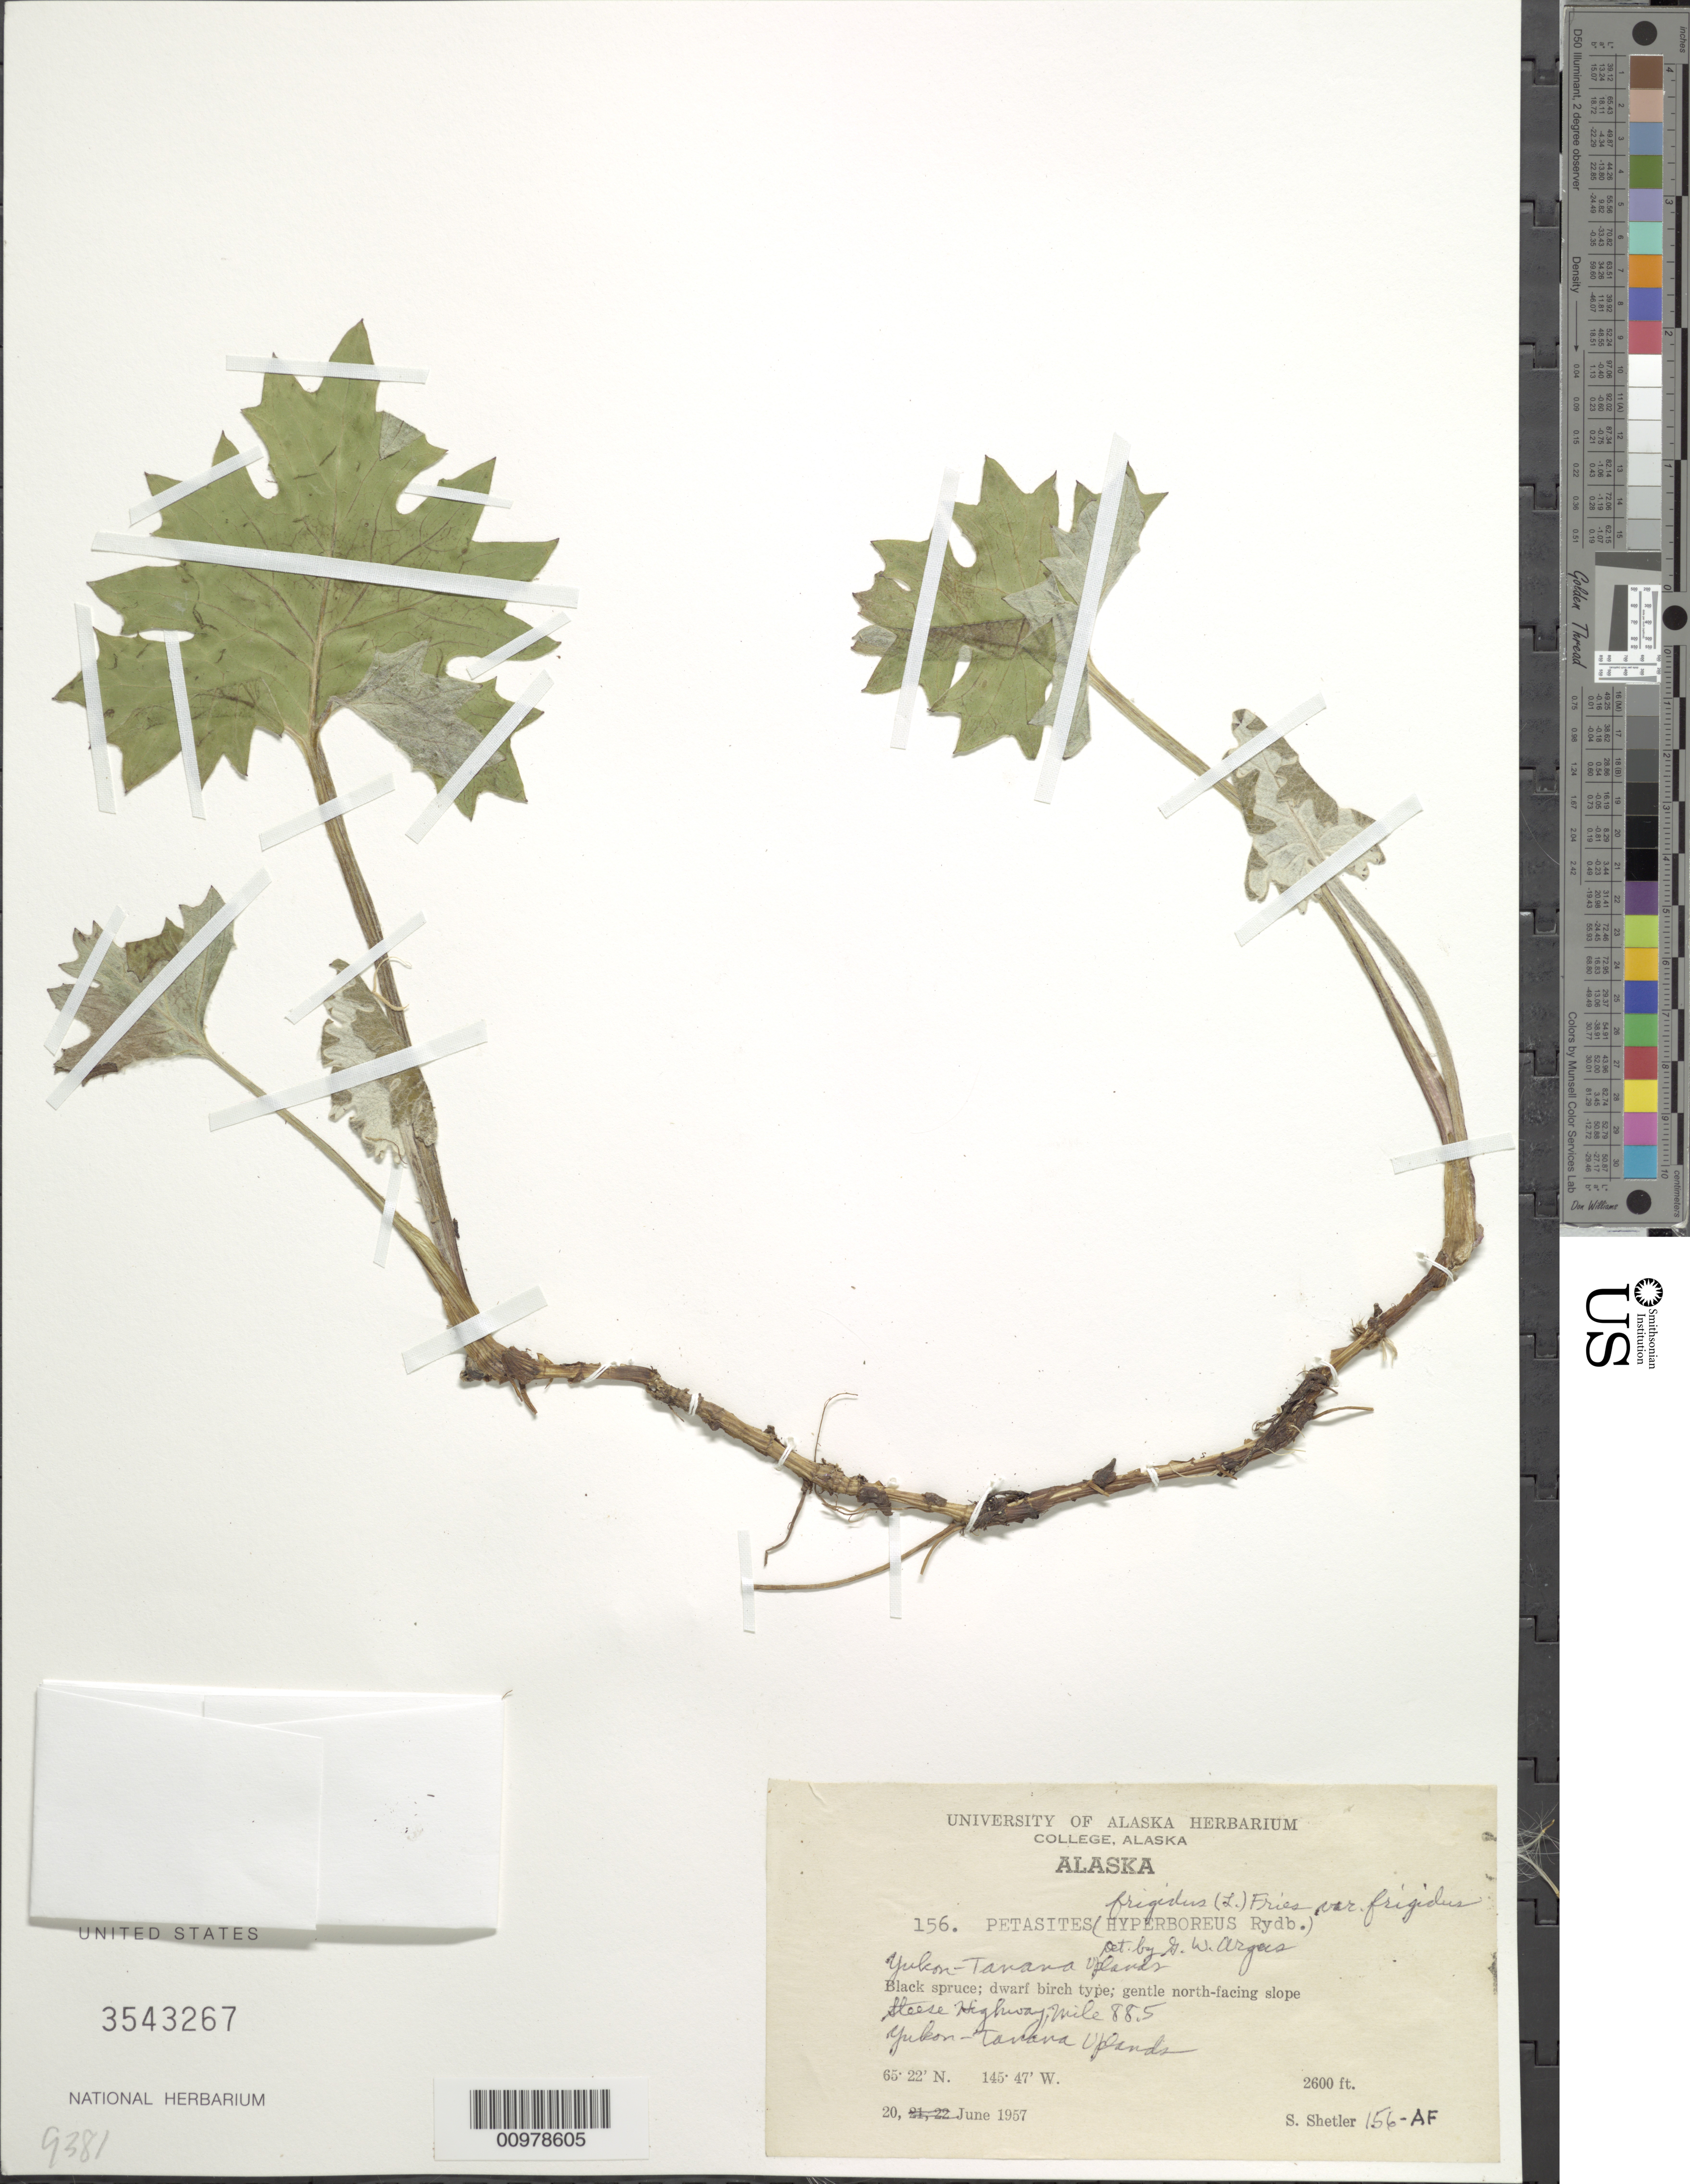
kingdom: Plantae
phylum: Tracheophyta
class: Magnoliopsida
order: Asterales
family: Asteraceae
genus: Petasites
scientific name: Petasites frigidus var. frigidus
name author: (L.) Fr.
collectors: S. Shetler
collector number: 156-AF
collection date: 1957-06-20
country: United States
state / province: Alaska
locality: Alaska. Steese Highway, mile 88.5. Yuko-Tanana Uplands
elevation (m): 792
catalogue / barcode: US 3543267